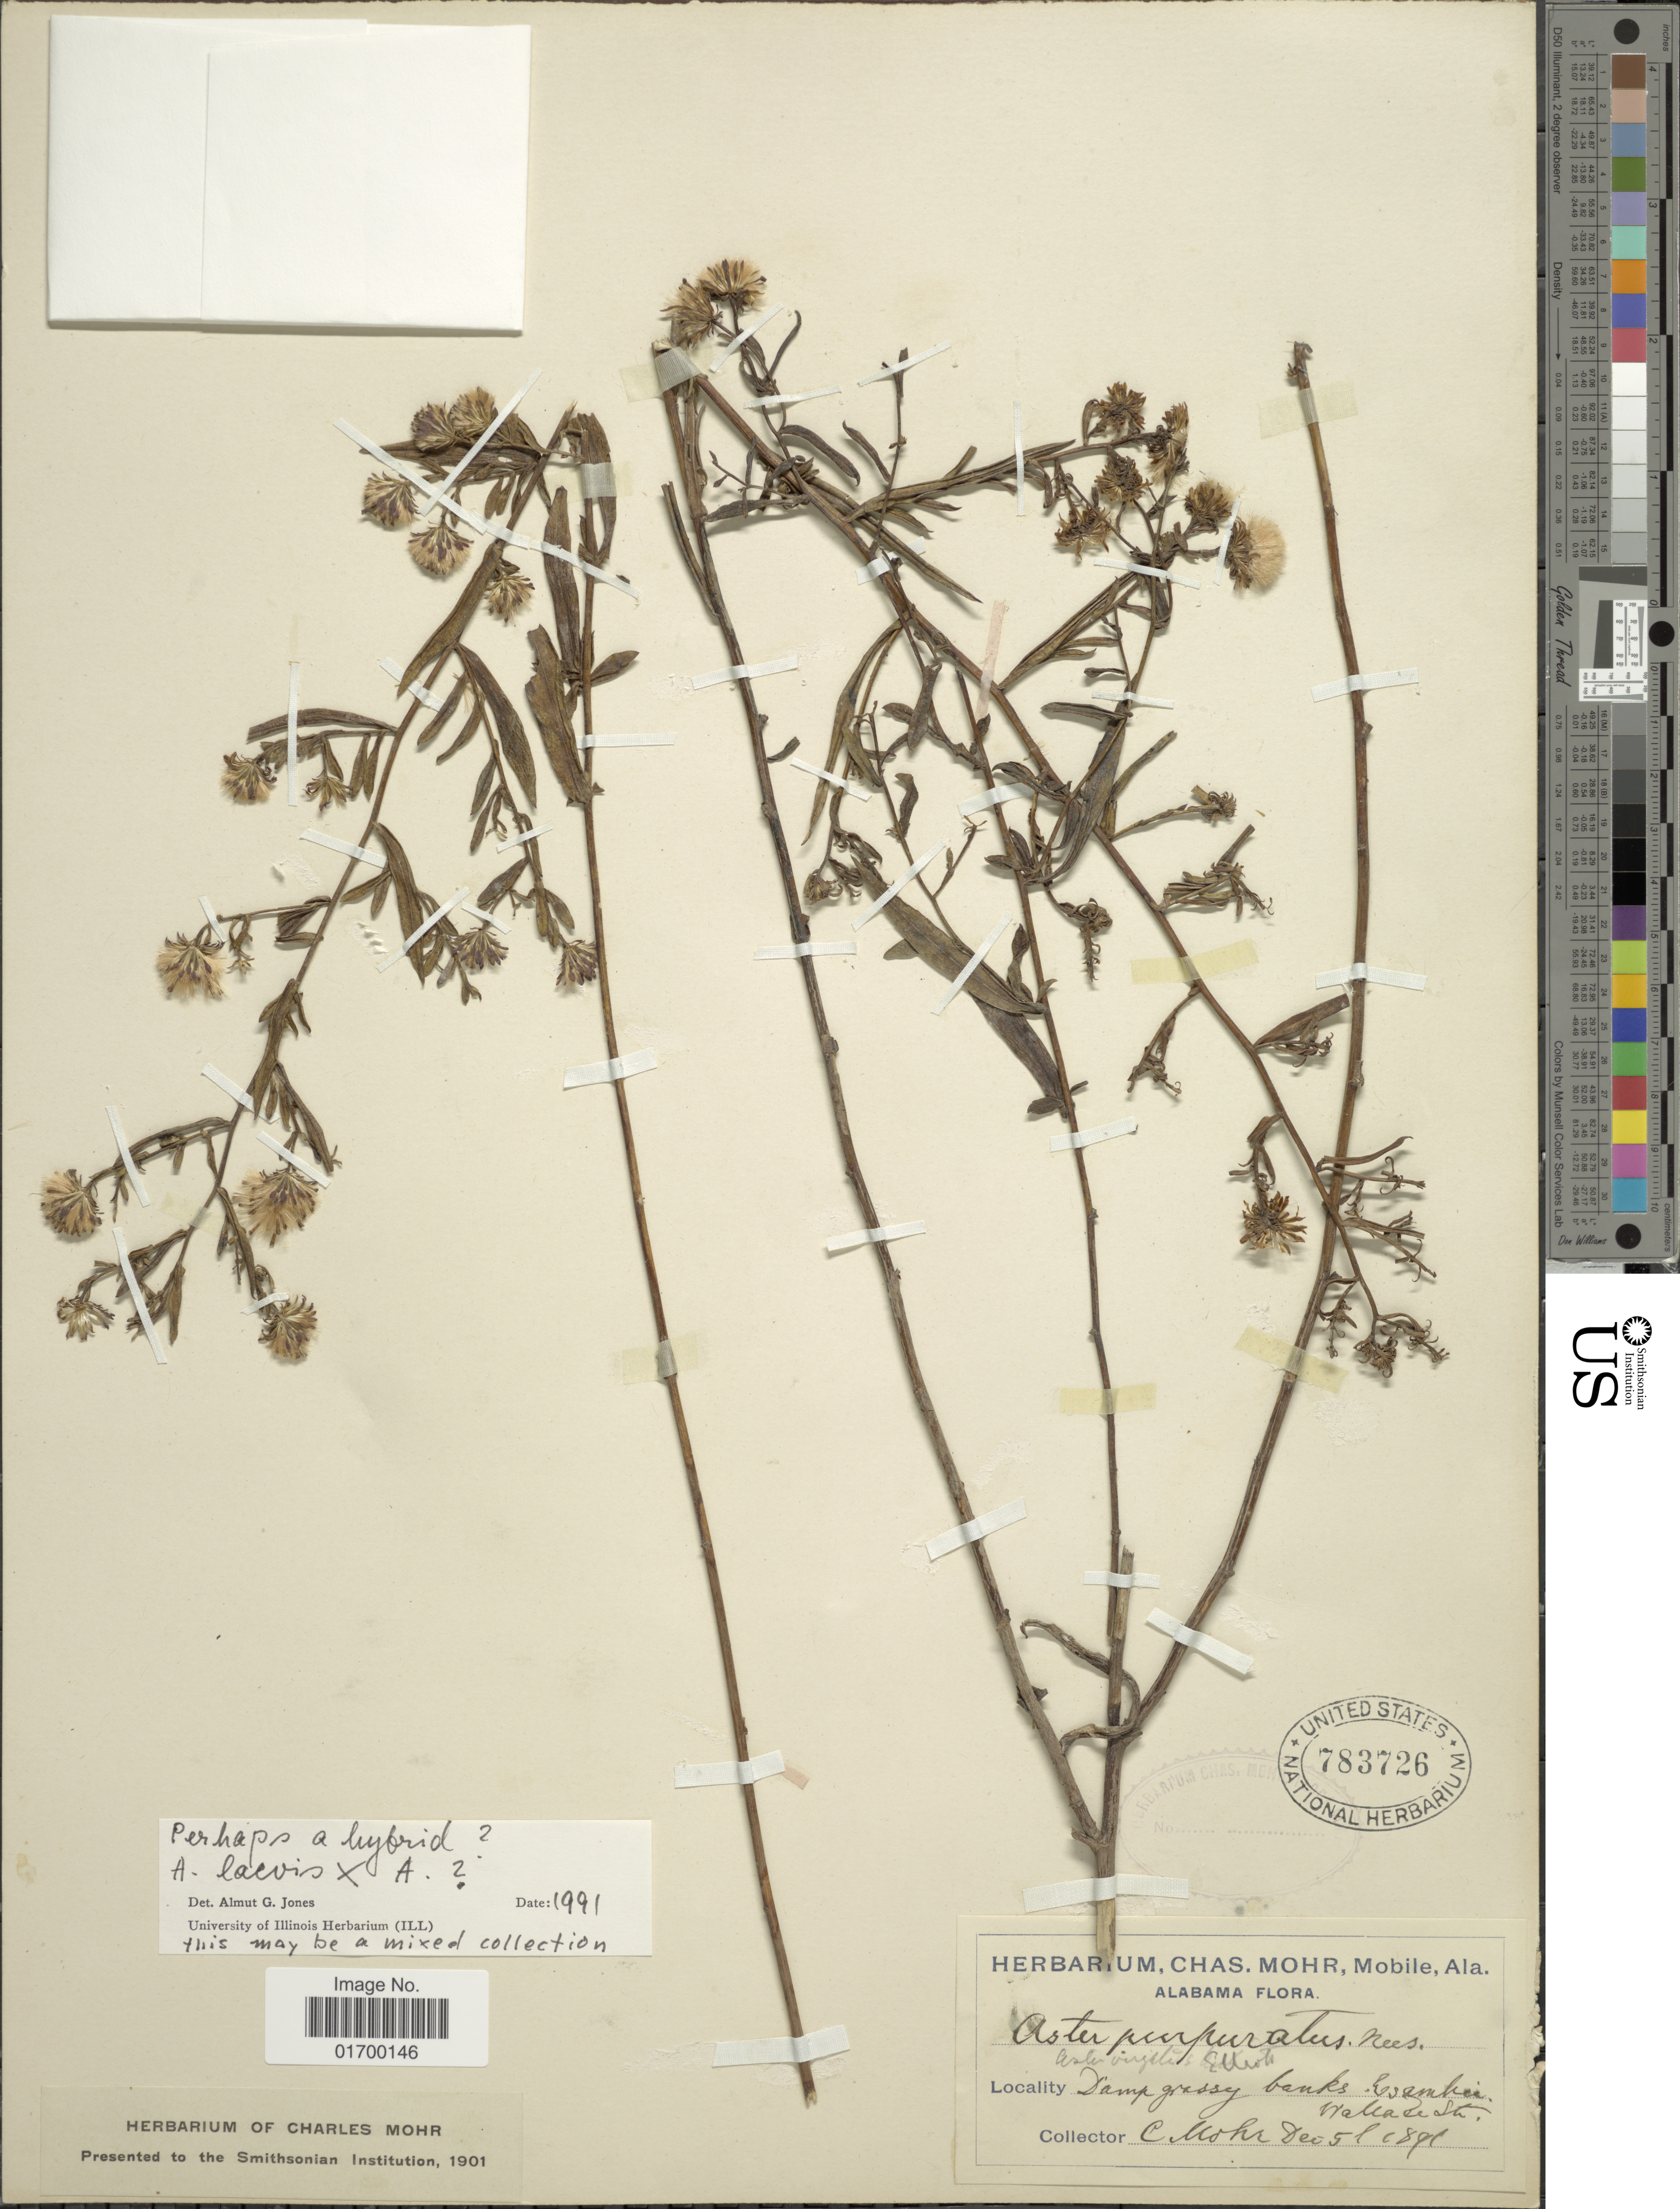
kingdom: Plantae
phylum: Tracheophyta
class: Magnoliopsida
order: Asterales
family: Asteraceae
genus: Symphyotrichum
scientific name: Symphyotrichum laeve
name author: (L.) Á. Löve & D. Löve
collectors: C. T. Mohr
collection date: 1891-12-05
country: United States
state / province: Alabama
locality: Damp grassy banks, Escambia, Wallace Str.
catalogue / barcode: US 783726